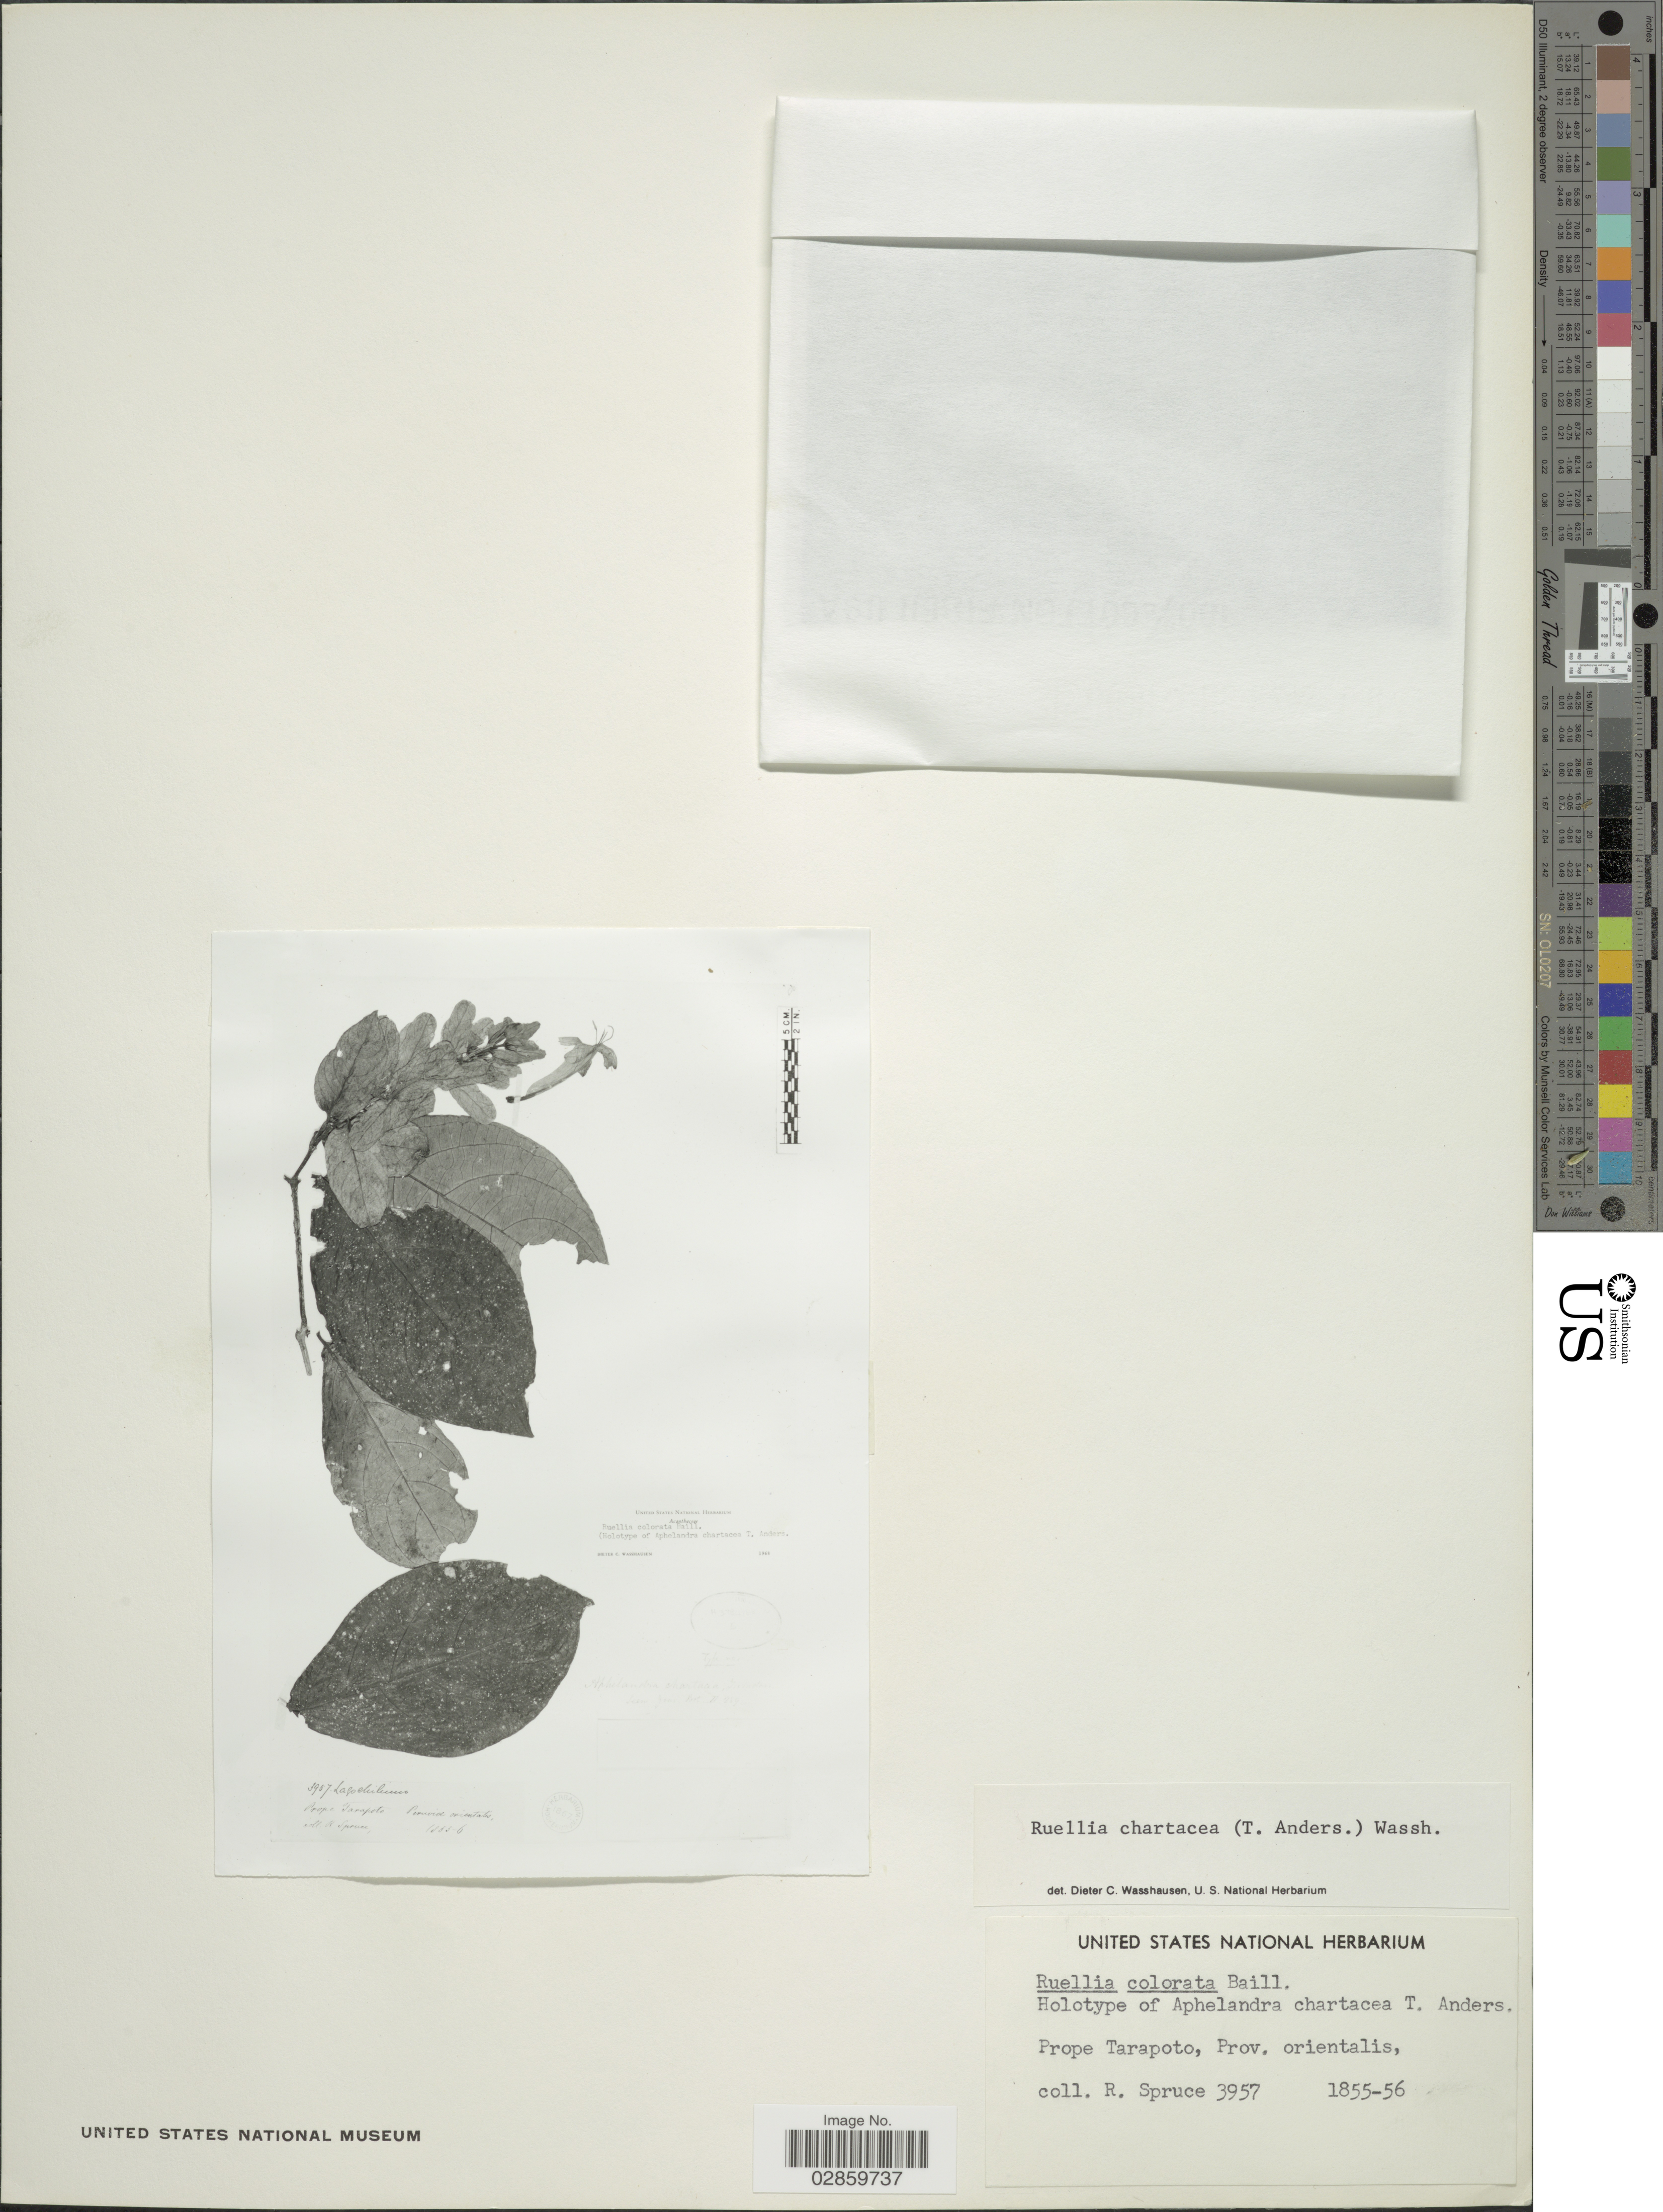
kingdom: Plantae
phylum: Tracheophyta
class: Magnoliopsida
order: Lamiales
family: Acanthaceae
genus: Ruellia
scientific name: Ruellia chartacea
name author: (T. Anderson) Wassh.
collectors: R. Spruce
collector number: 3957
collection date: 1855/1856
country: Peru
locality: Prope Tarapoto, Prov. orientalis.